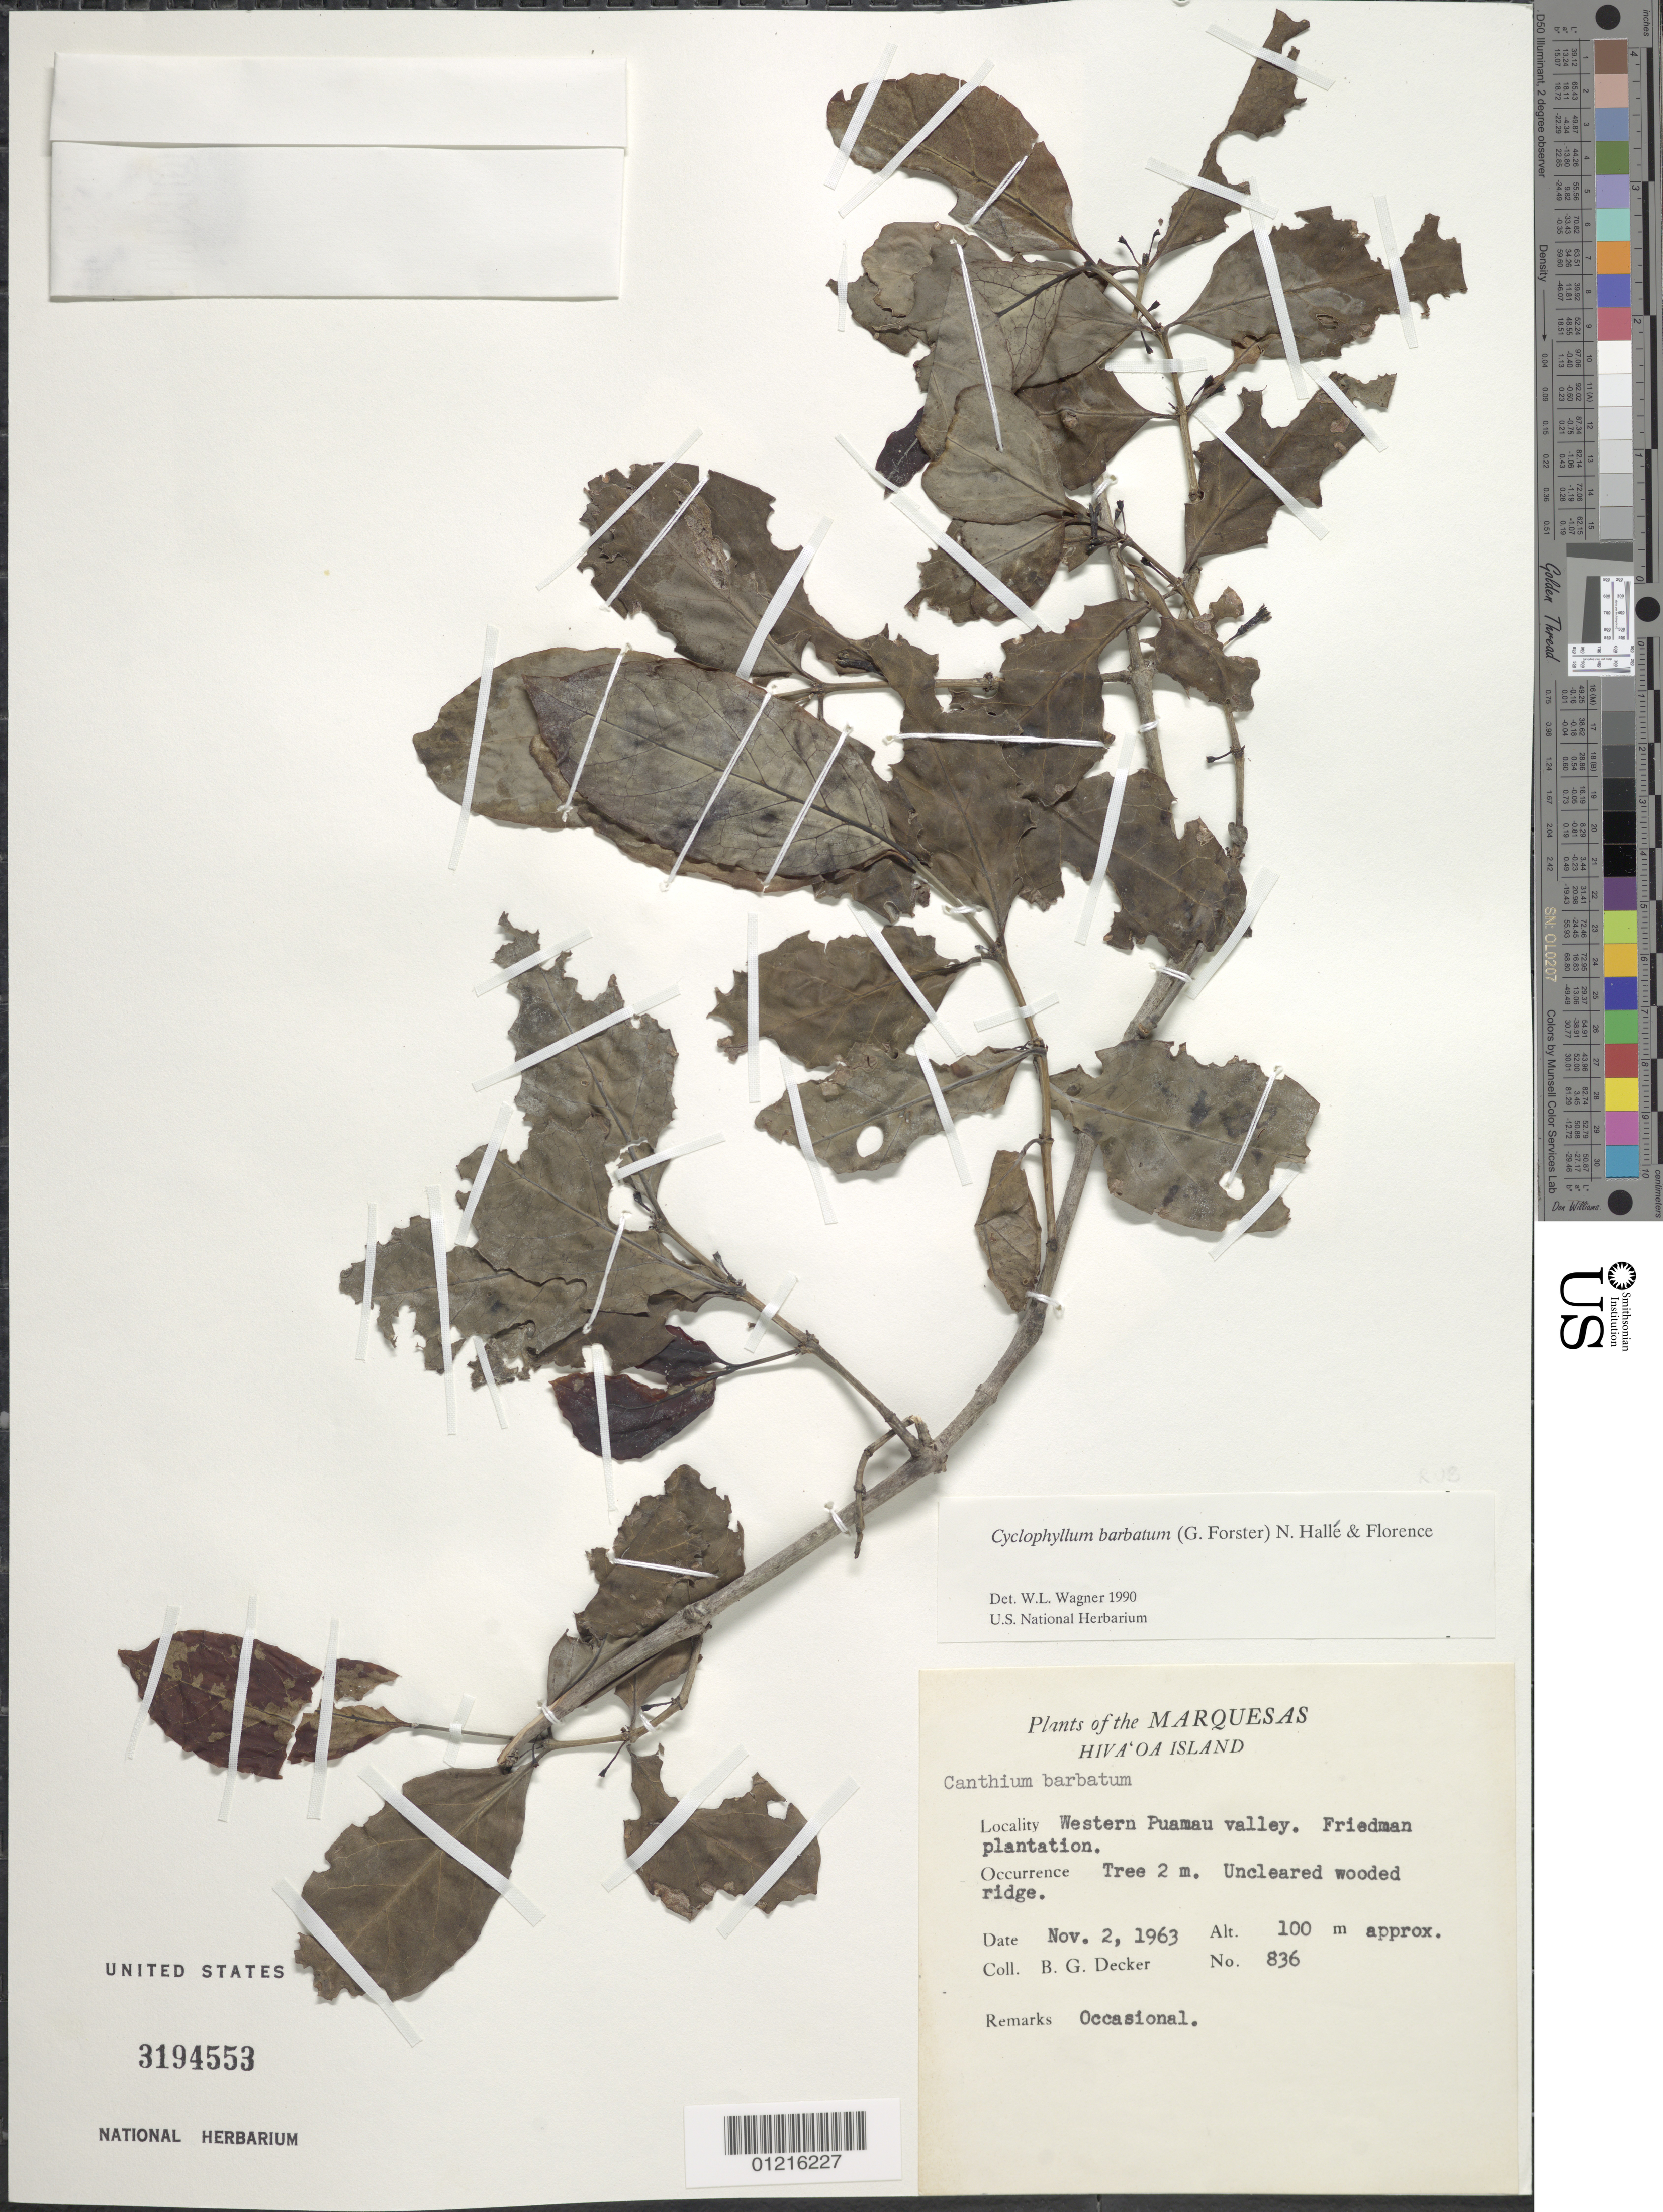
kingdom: Plantae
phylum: Tracheophyta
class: Magnoliopsida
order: Gentianales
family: Rubiaceae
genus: Cyclophyllum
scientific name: Cyclophyllum barbatum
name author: (G. Forst.) N. Hallé & J. Florence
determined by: Wagner, W. L., (BOT), Smithsonian Institution - National Museum of Natural History (UNITED STATES)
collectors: B. G. Decker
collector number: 836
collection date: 1963-11-02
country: French Polynesia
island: Hiva Oa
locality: W Puamau Valley. Friedman plantation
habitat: Uncleared wooded ridge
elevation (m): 100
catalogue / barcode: US 3194553